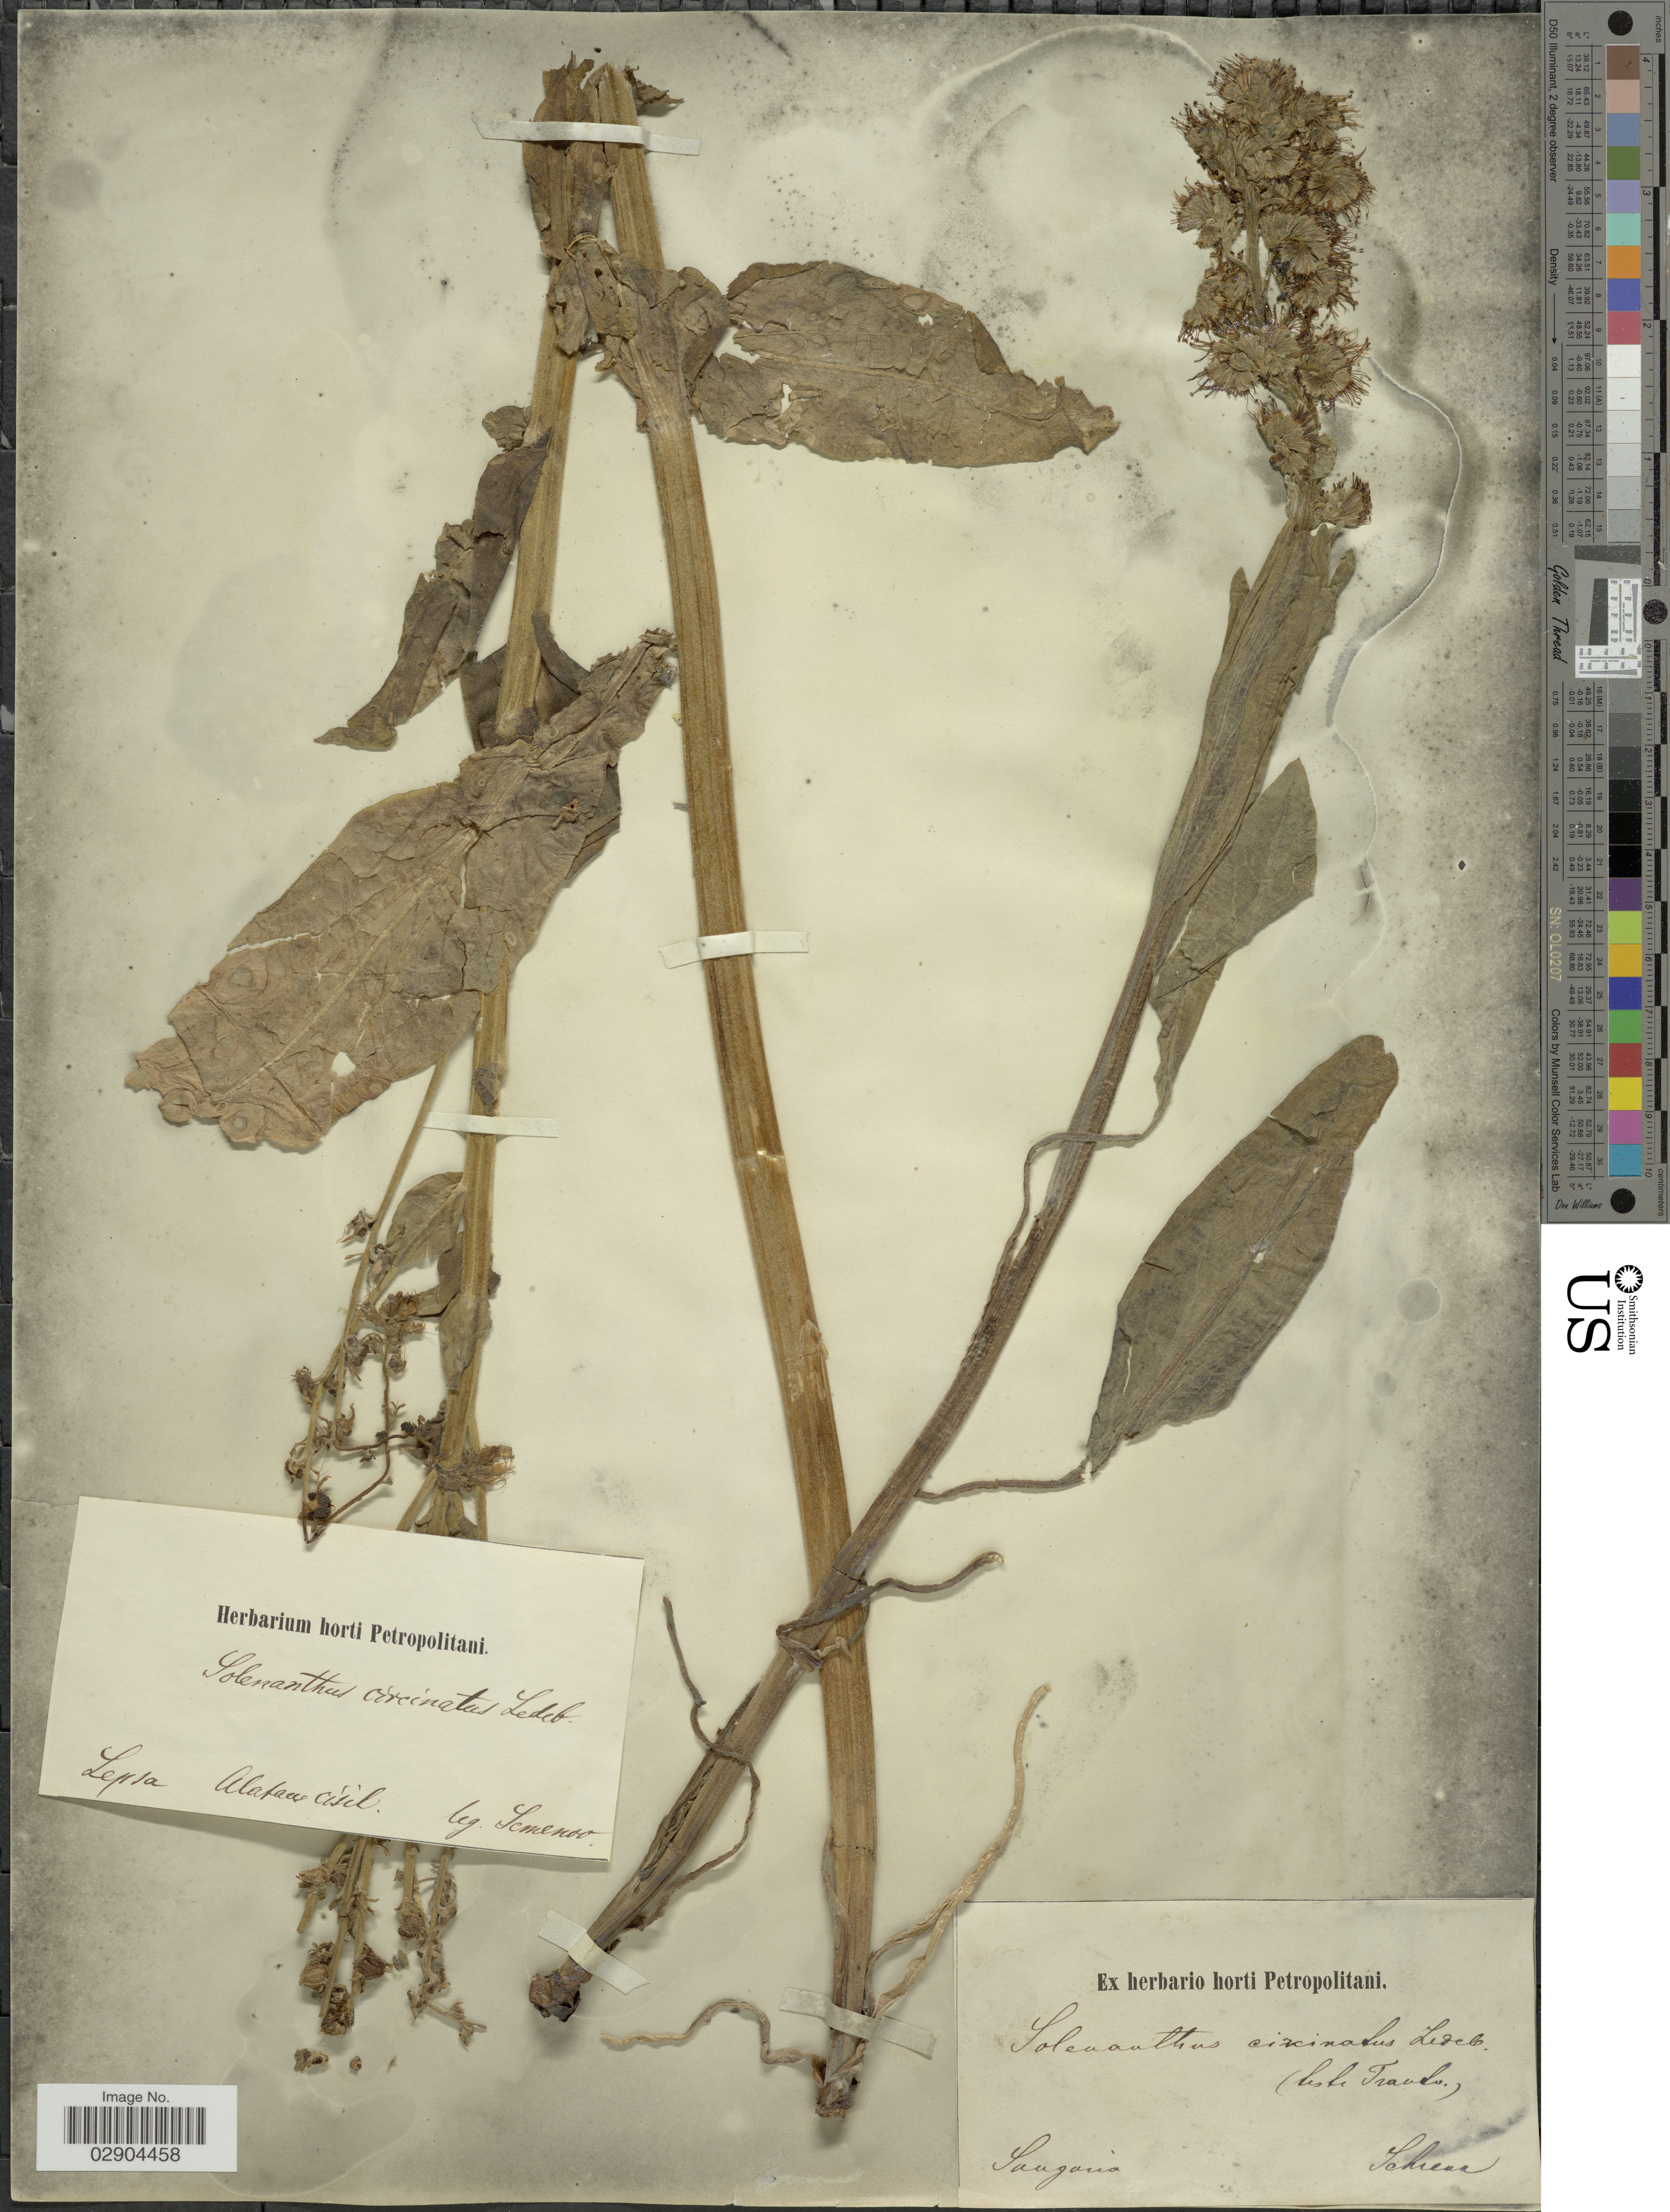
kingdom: Plantae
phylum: Tracheophyta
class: Magnoliopsida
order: Boraginales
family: Boraginaceae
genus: Solenanthus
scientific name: Solenanthus circinatus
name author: Ledeb.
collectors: P. P. Semenov & A.G. Schrenk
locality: Lepsa, Alatau cisil.